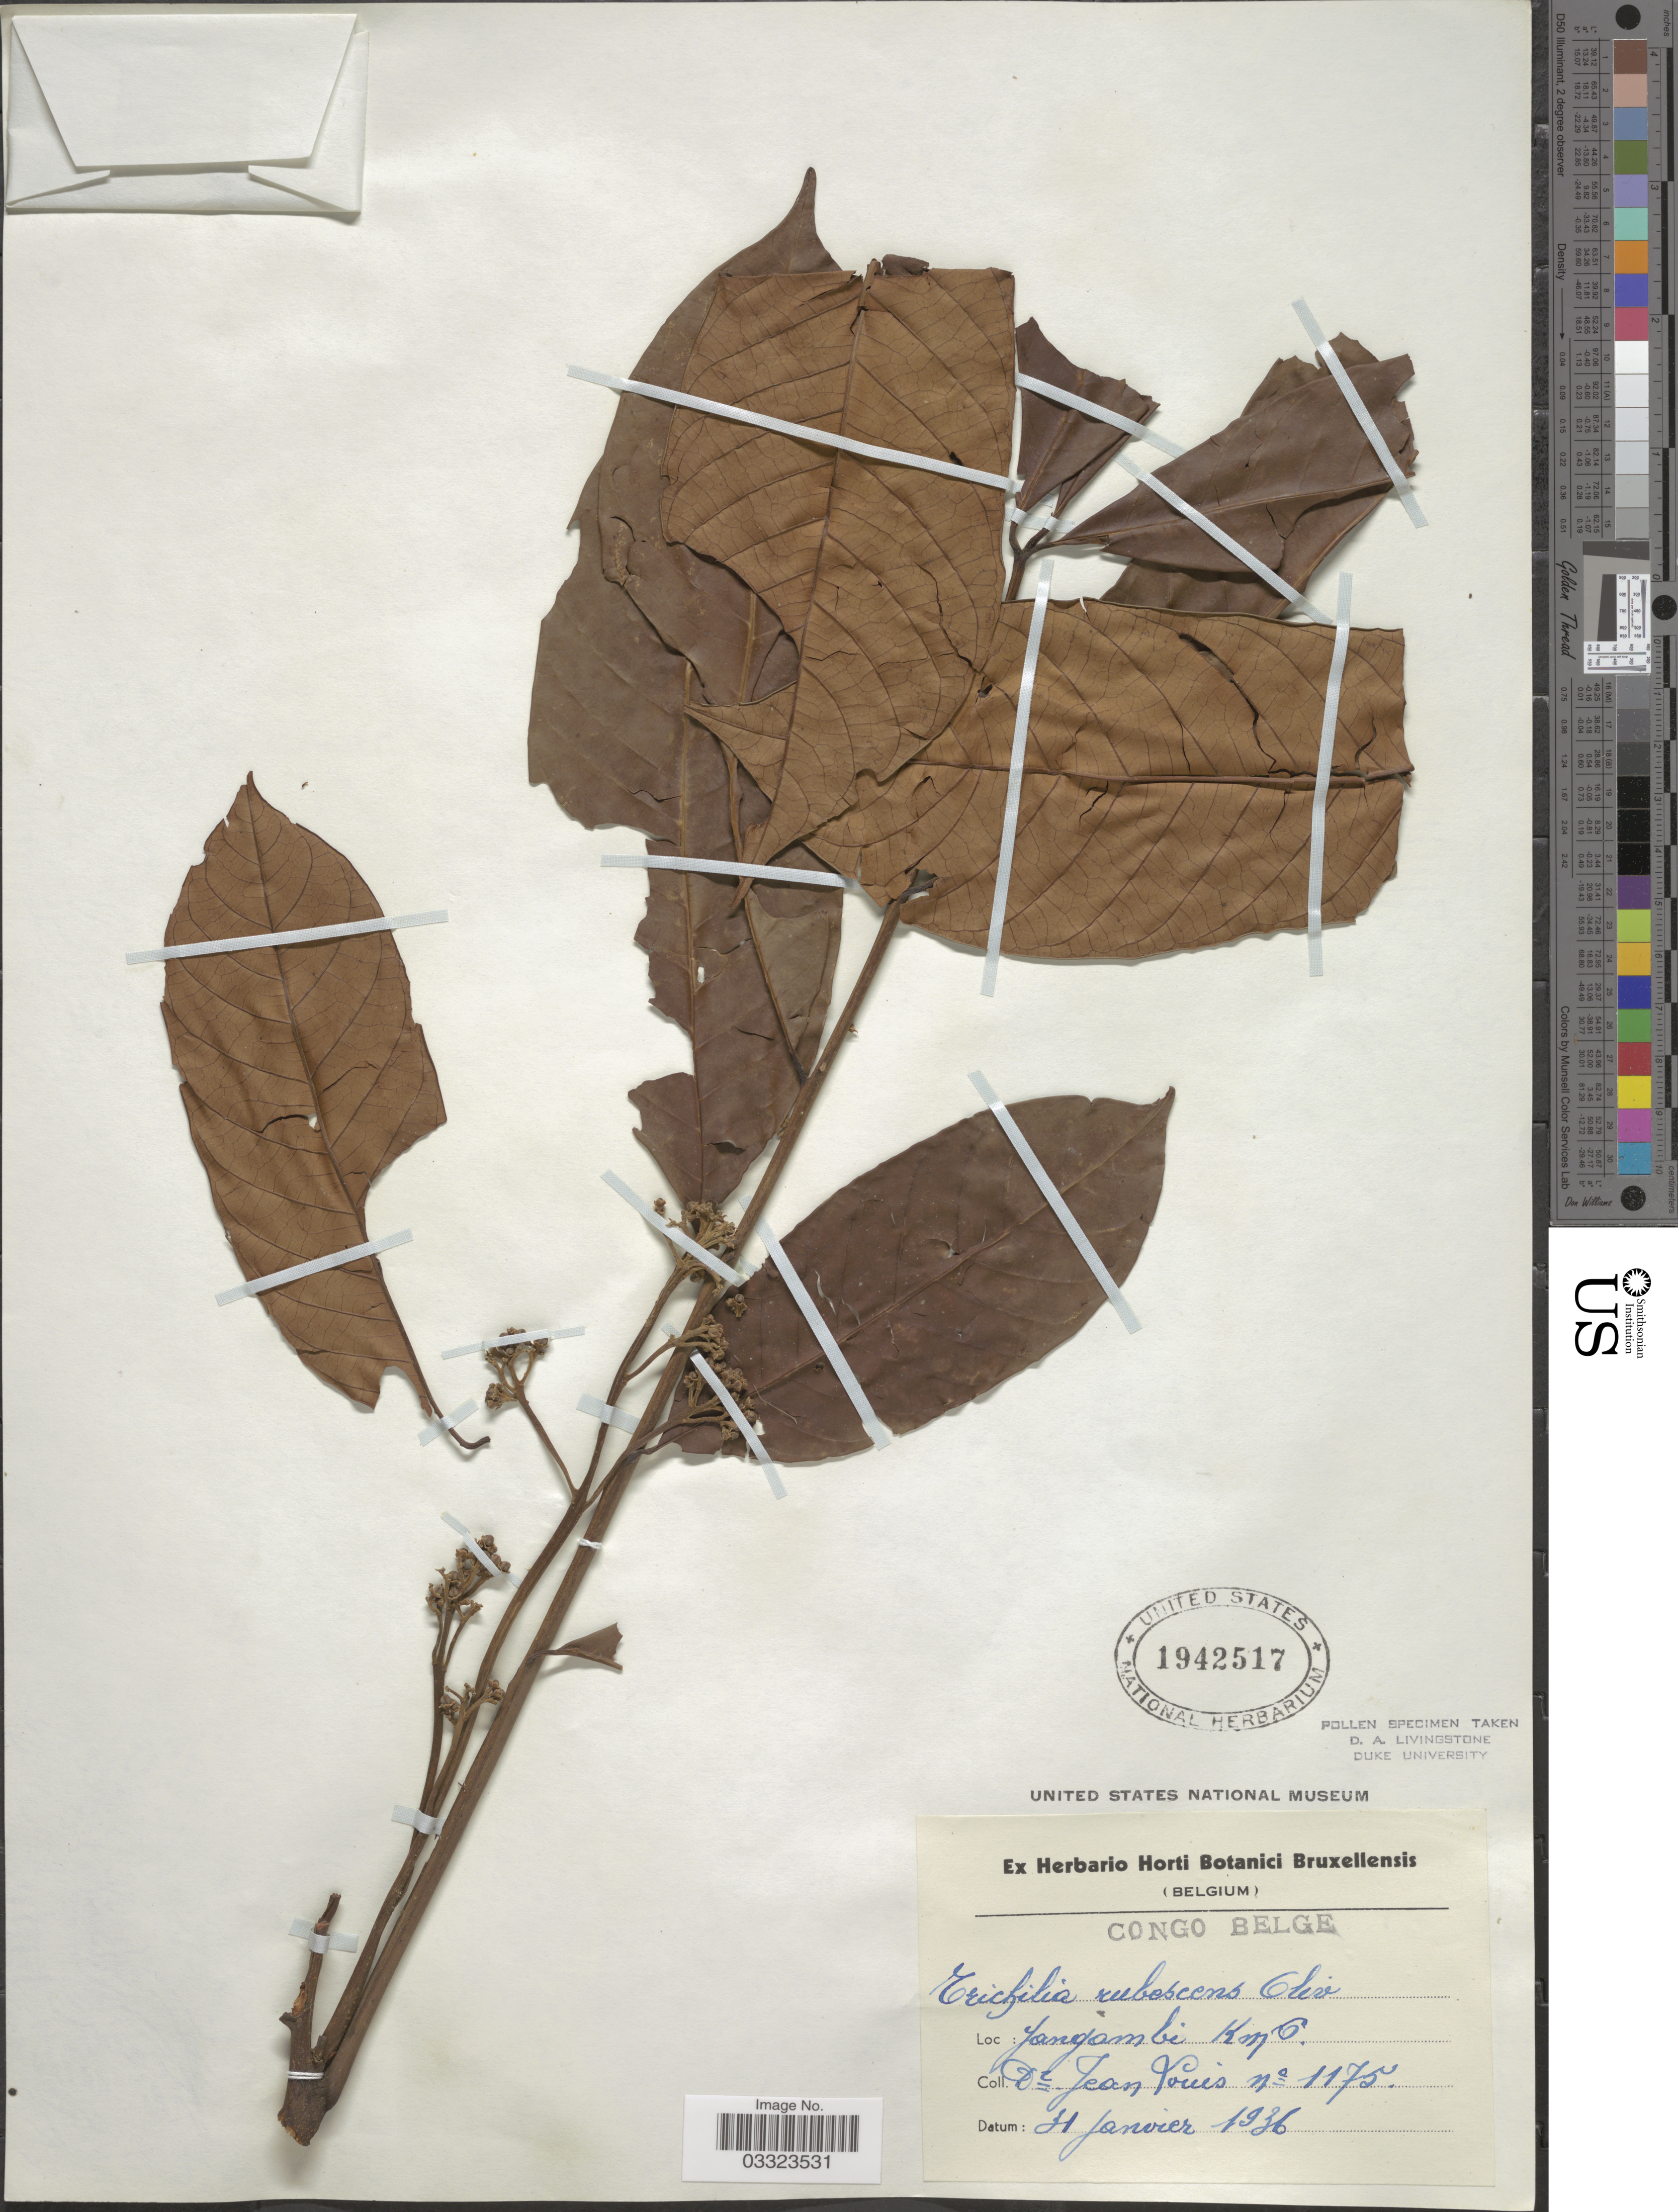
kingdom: Plantae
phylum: Tracheophyta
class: Magnoliopsida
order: Sapindales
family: Meliaceae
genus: Trichilia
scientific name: Trichilia rubescens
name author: Oliv.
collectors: J. Louis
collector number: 1175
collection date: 1936-01-31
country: Congo, Democratic Republic of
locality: Congo Belge. Yangambi Km 6.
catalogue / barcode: US 1942517